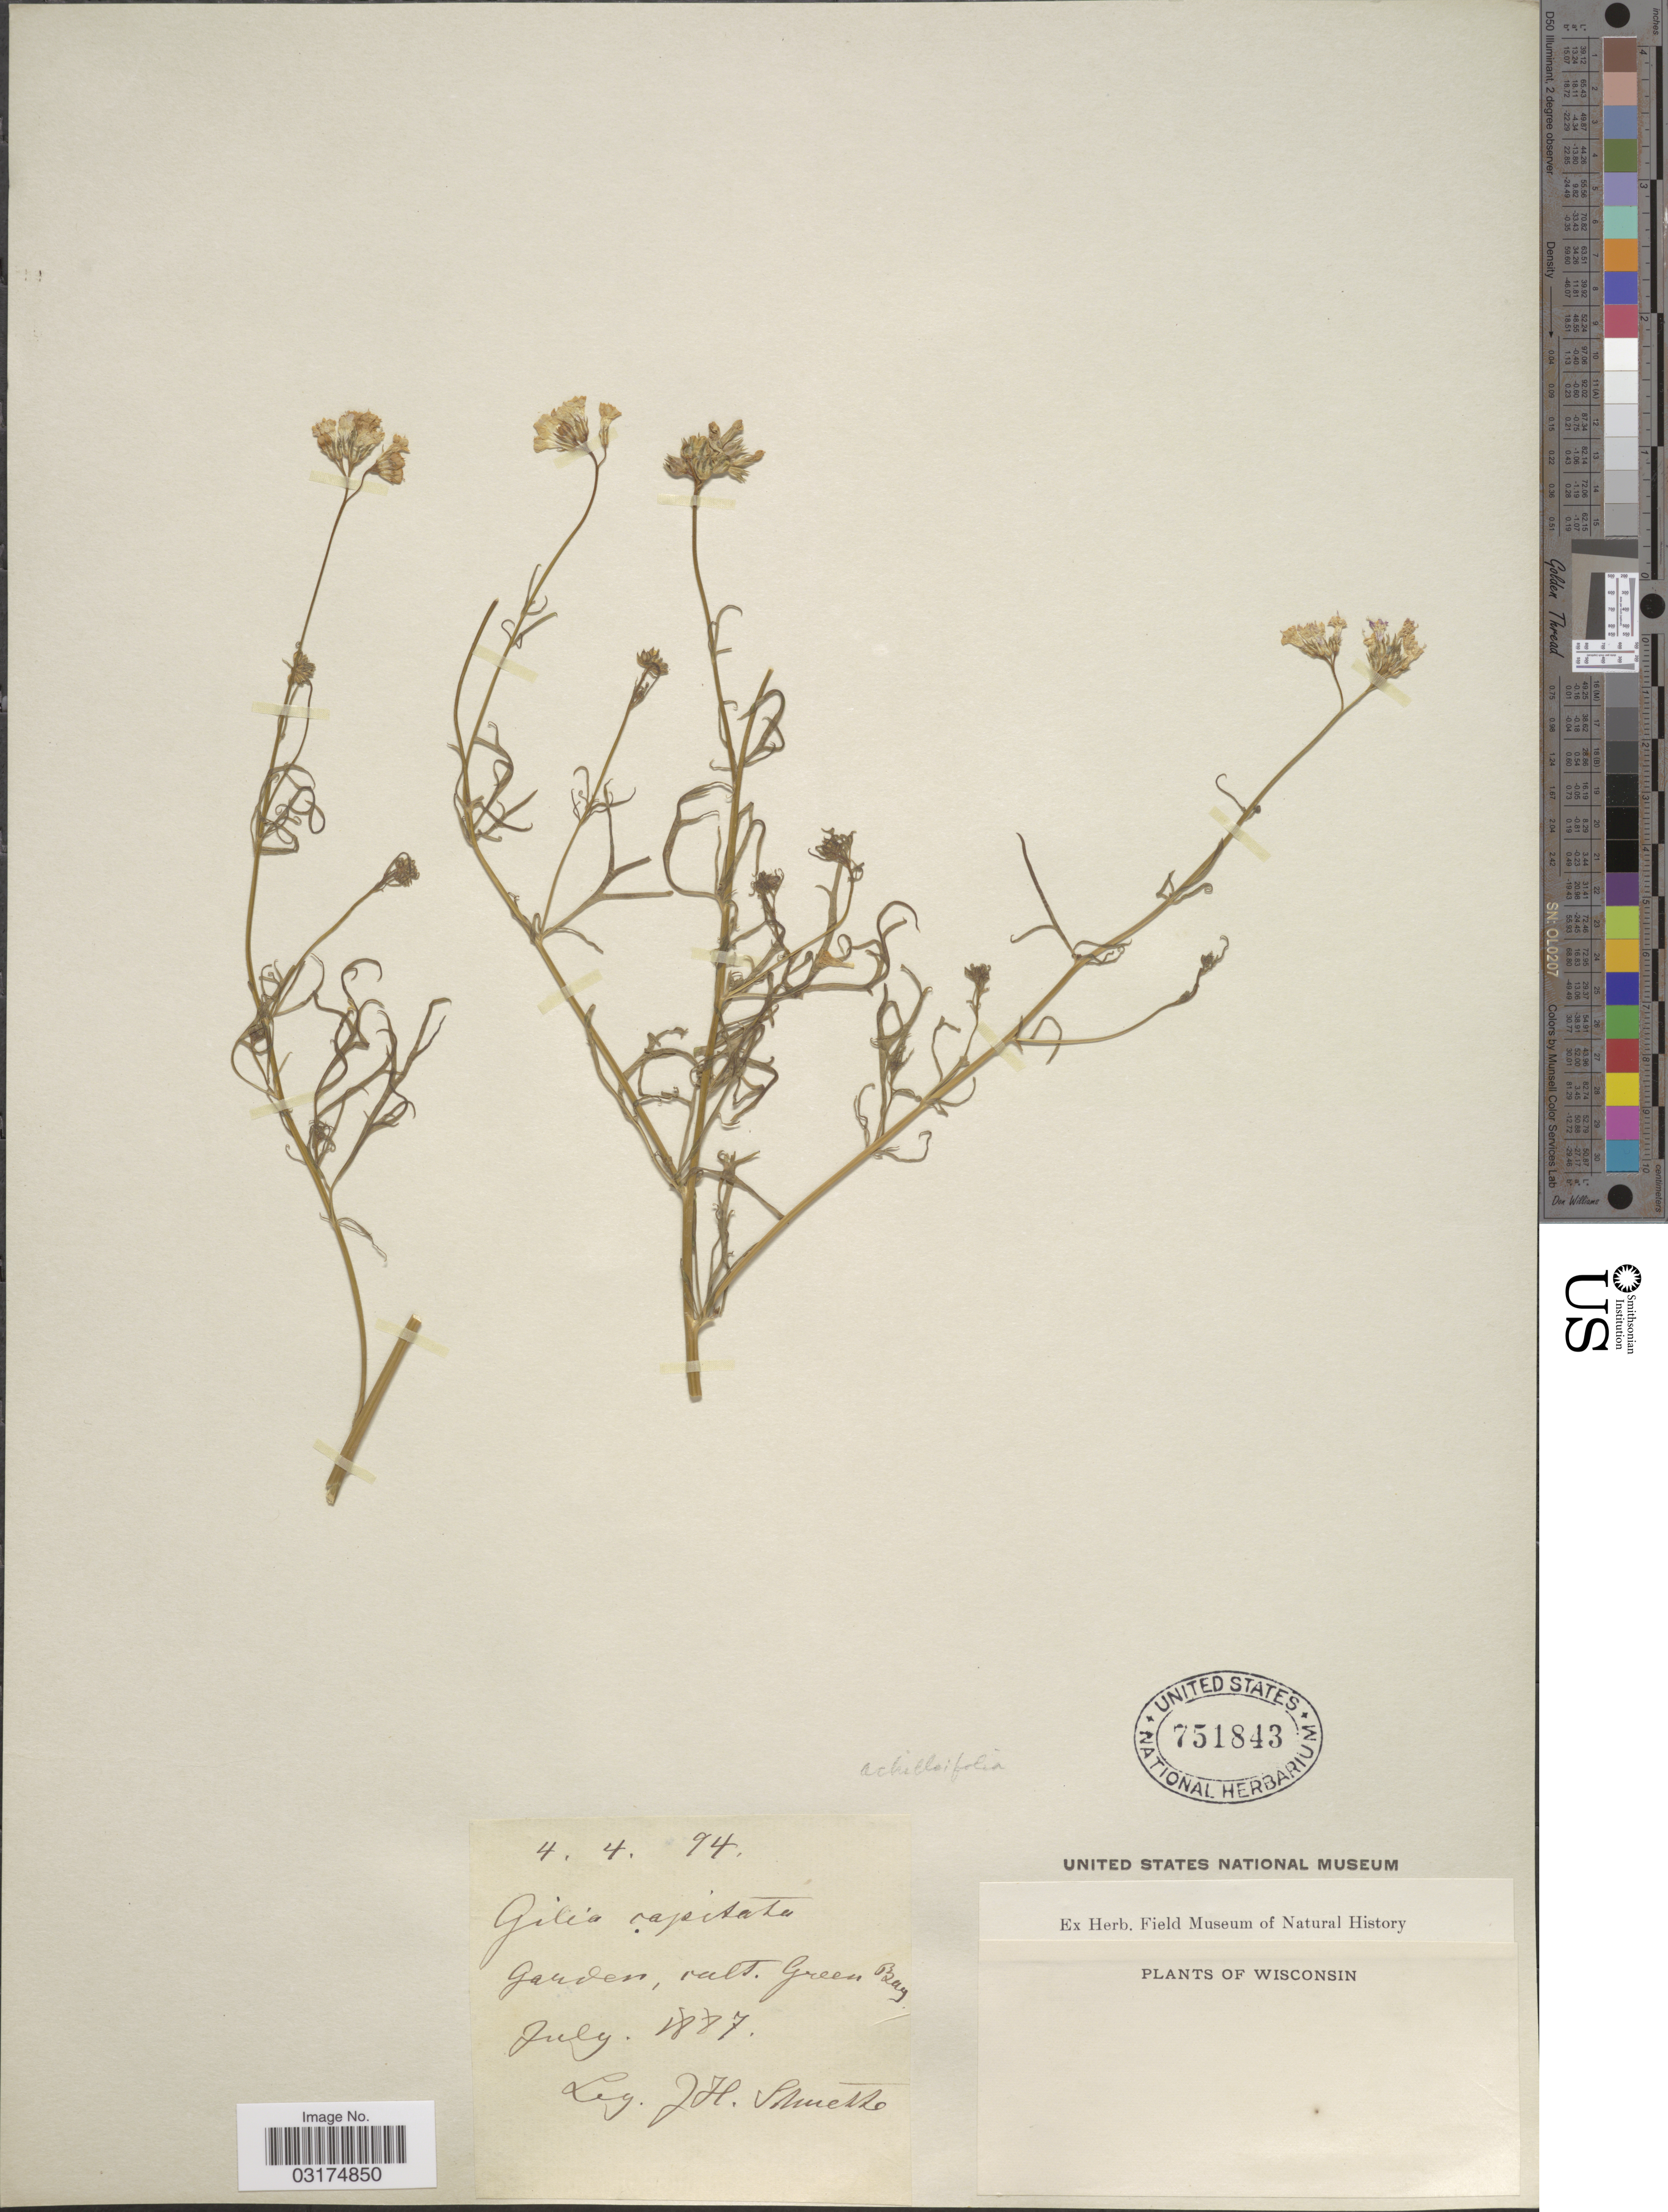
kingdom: Plantae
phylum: Tracheophyta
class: Magnoliopsida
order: Ericales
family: Polemoniaceae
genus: Gilia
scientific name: Gilia achilleifolia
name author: Benth.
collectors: J. H. Schuette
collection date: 1887-07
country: United States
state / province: Wisconsin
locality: Garden, cult. Green Bay.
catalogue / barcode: US 751843